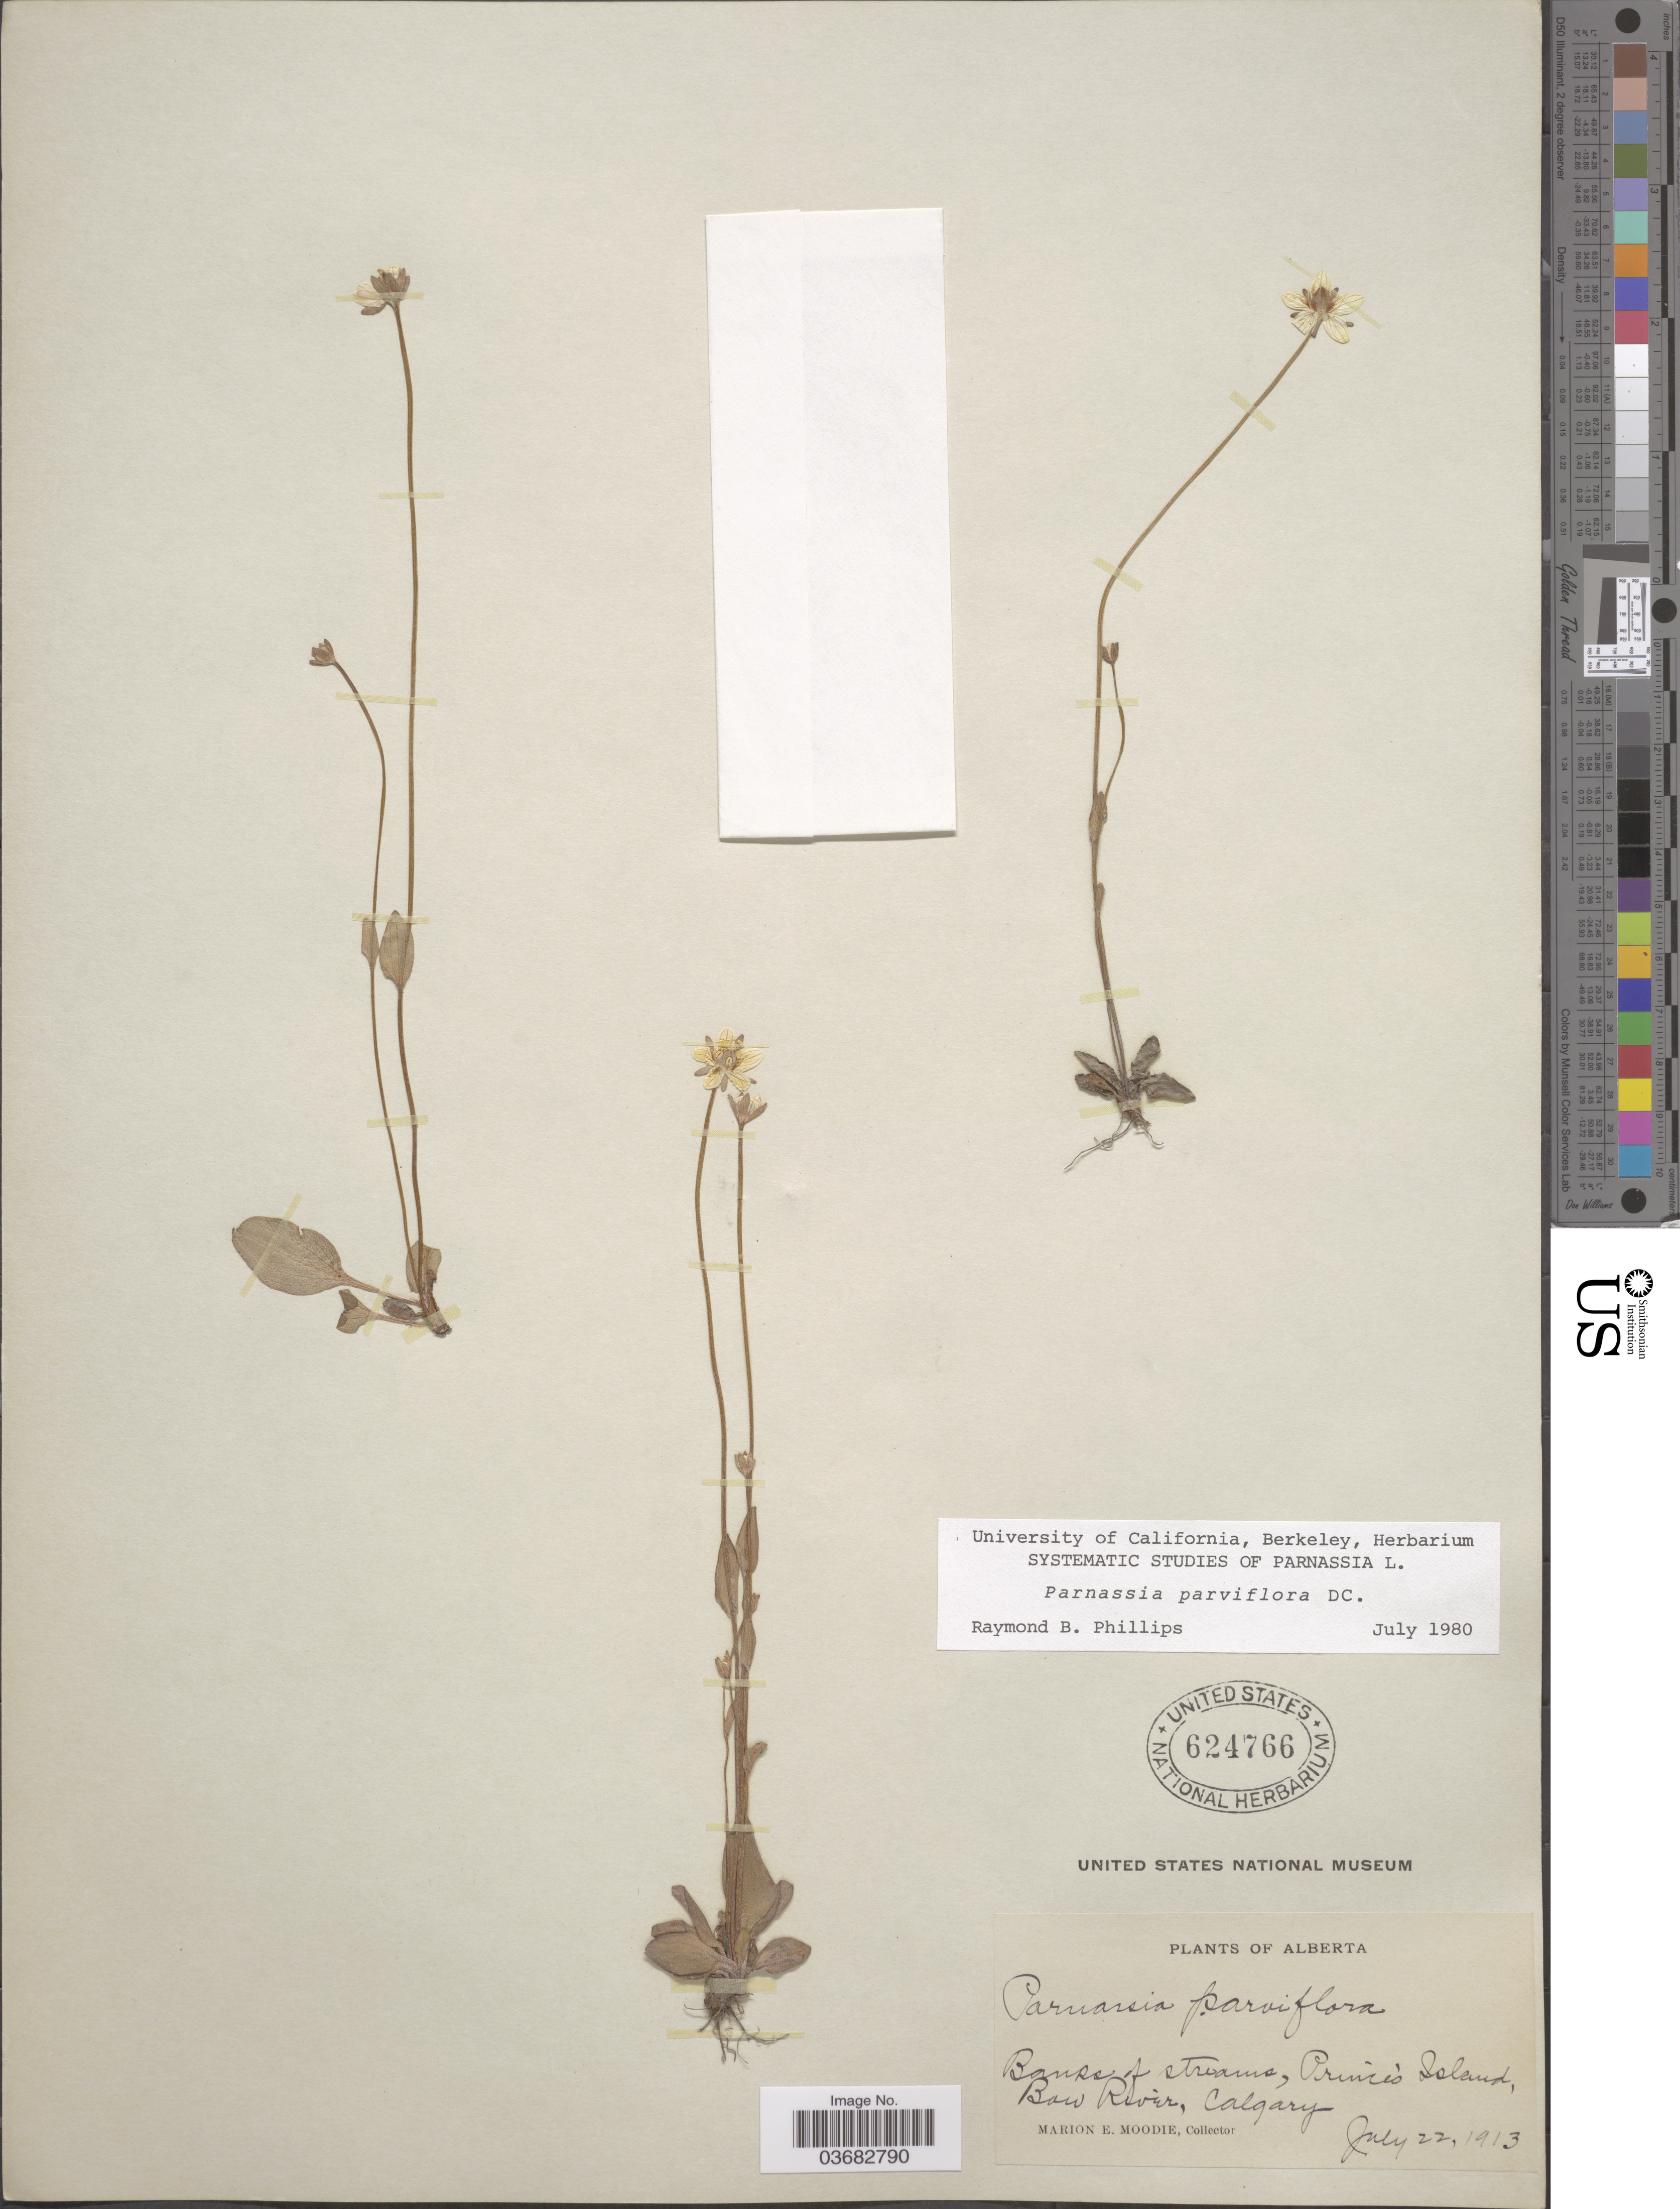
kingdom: Plantae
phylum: Tracheophyta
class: Magnoliopsida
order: Celastrales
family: Parnassiaceae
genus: Parnassia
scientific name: Parnassia parviflora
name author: DC.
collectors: M. E. Moodie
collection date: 1913-07-22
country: Canada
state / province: Alberta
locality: Banks of streams, Prince's Island, Bow River, Calgary.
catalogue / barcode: US 624766